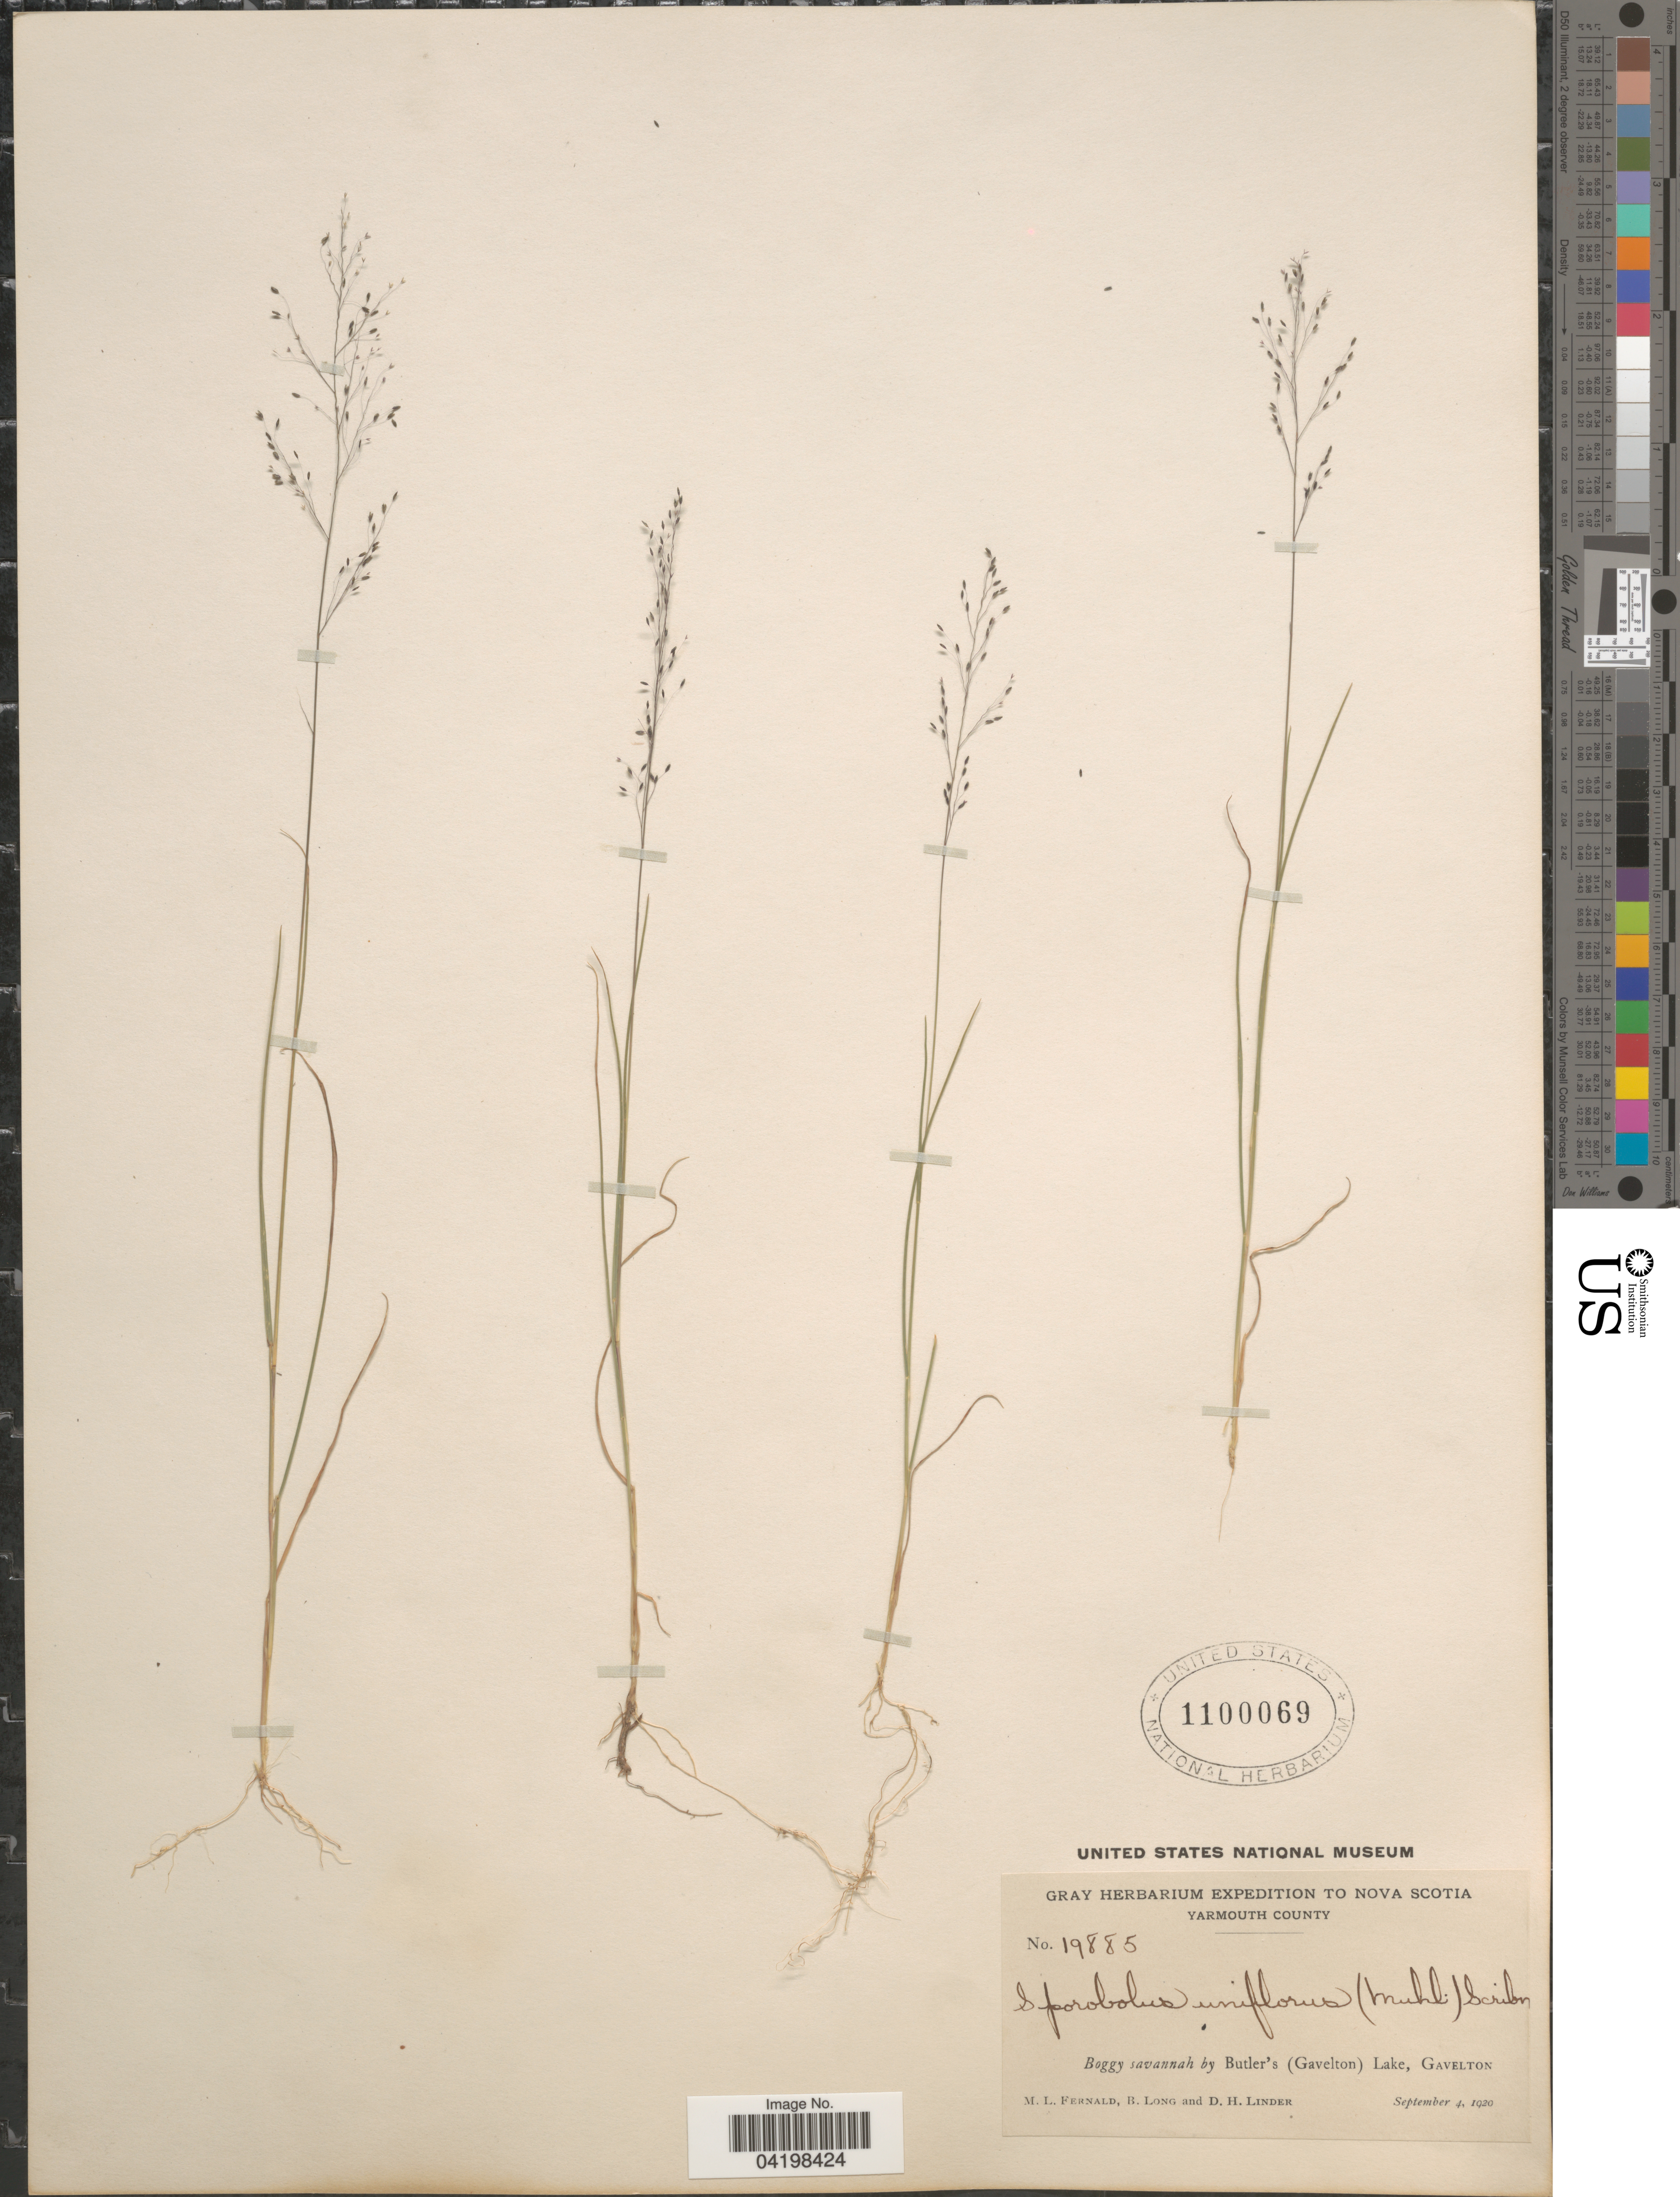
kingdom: Plantae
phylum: Tracheophyta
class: Liliopsida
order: Poales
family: Poaceae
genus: Muhlenbergia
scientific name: Muhlenbergia uniflora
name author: (Muhl.) Fernald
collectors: M. L. Fernald, B. Long & D. Linder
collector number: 19885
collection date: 1920-09-04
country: Canada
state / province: Nova Scotia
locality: Gray Herbarium Expedition to Nova Scotia. Yarmouth County. By Butler's (Gavelton) Lake, Gavelton.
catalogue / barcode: US 1100069